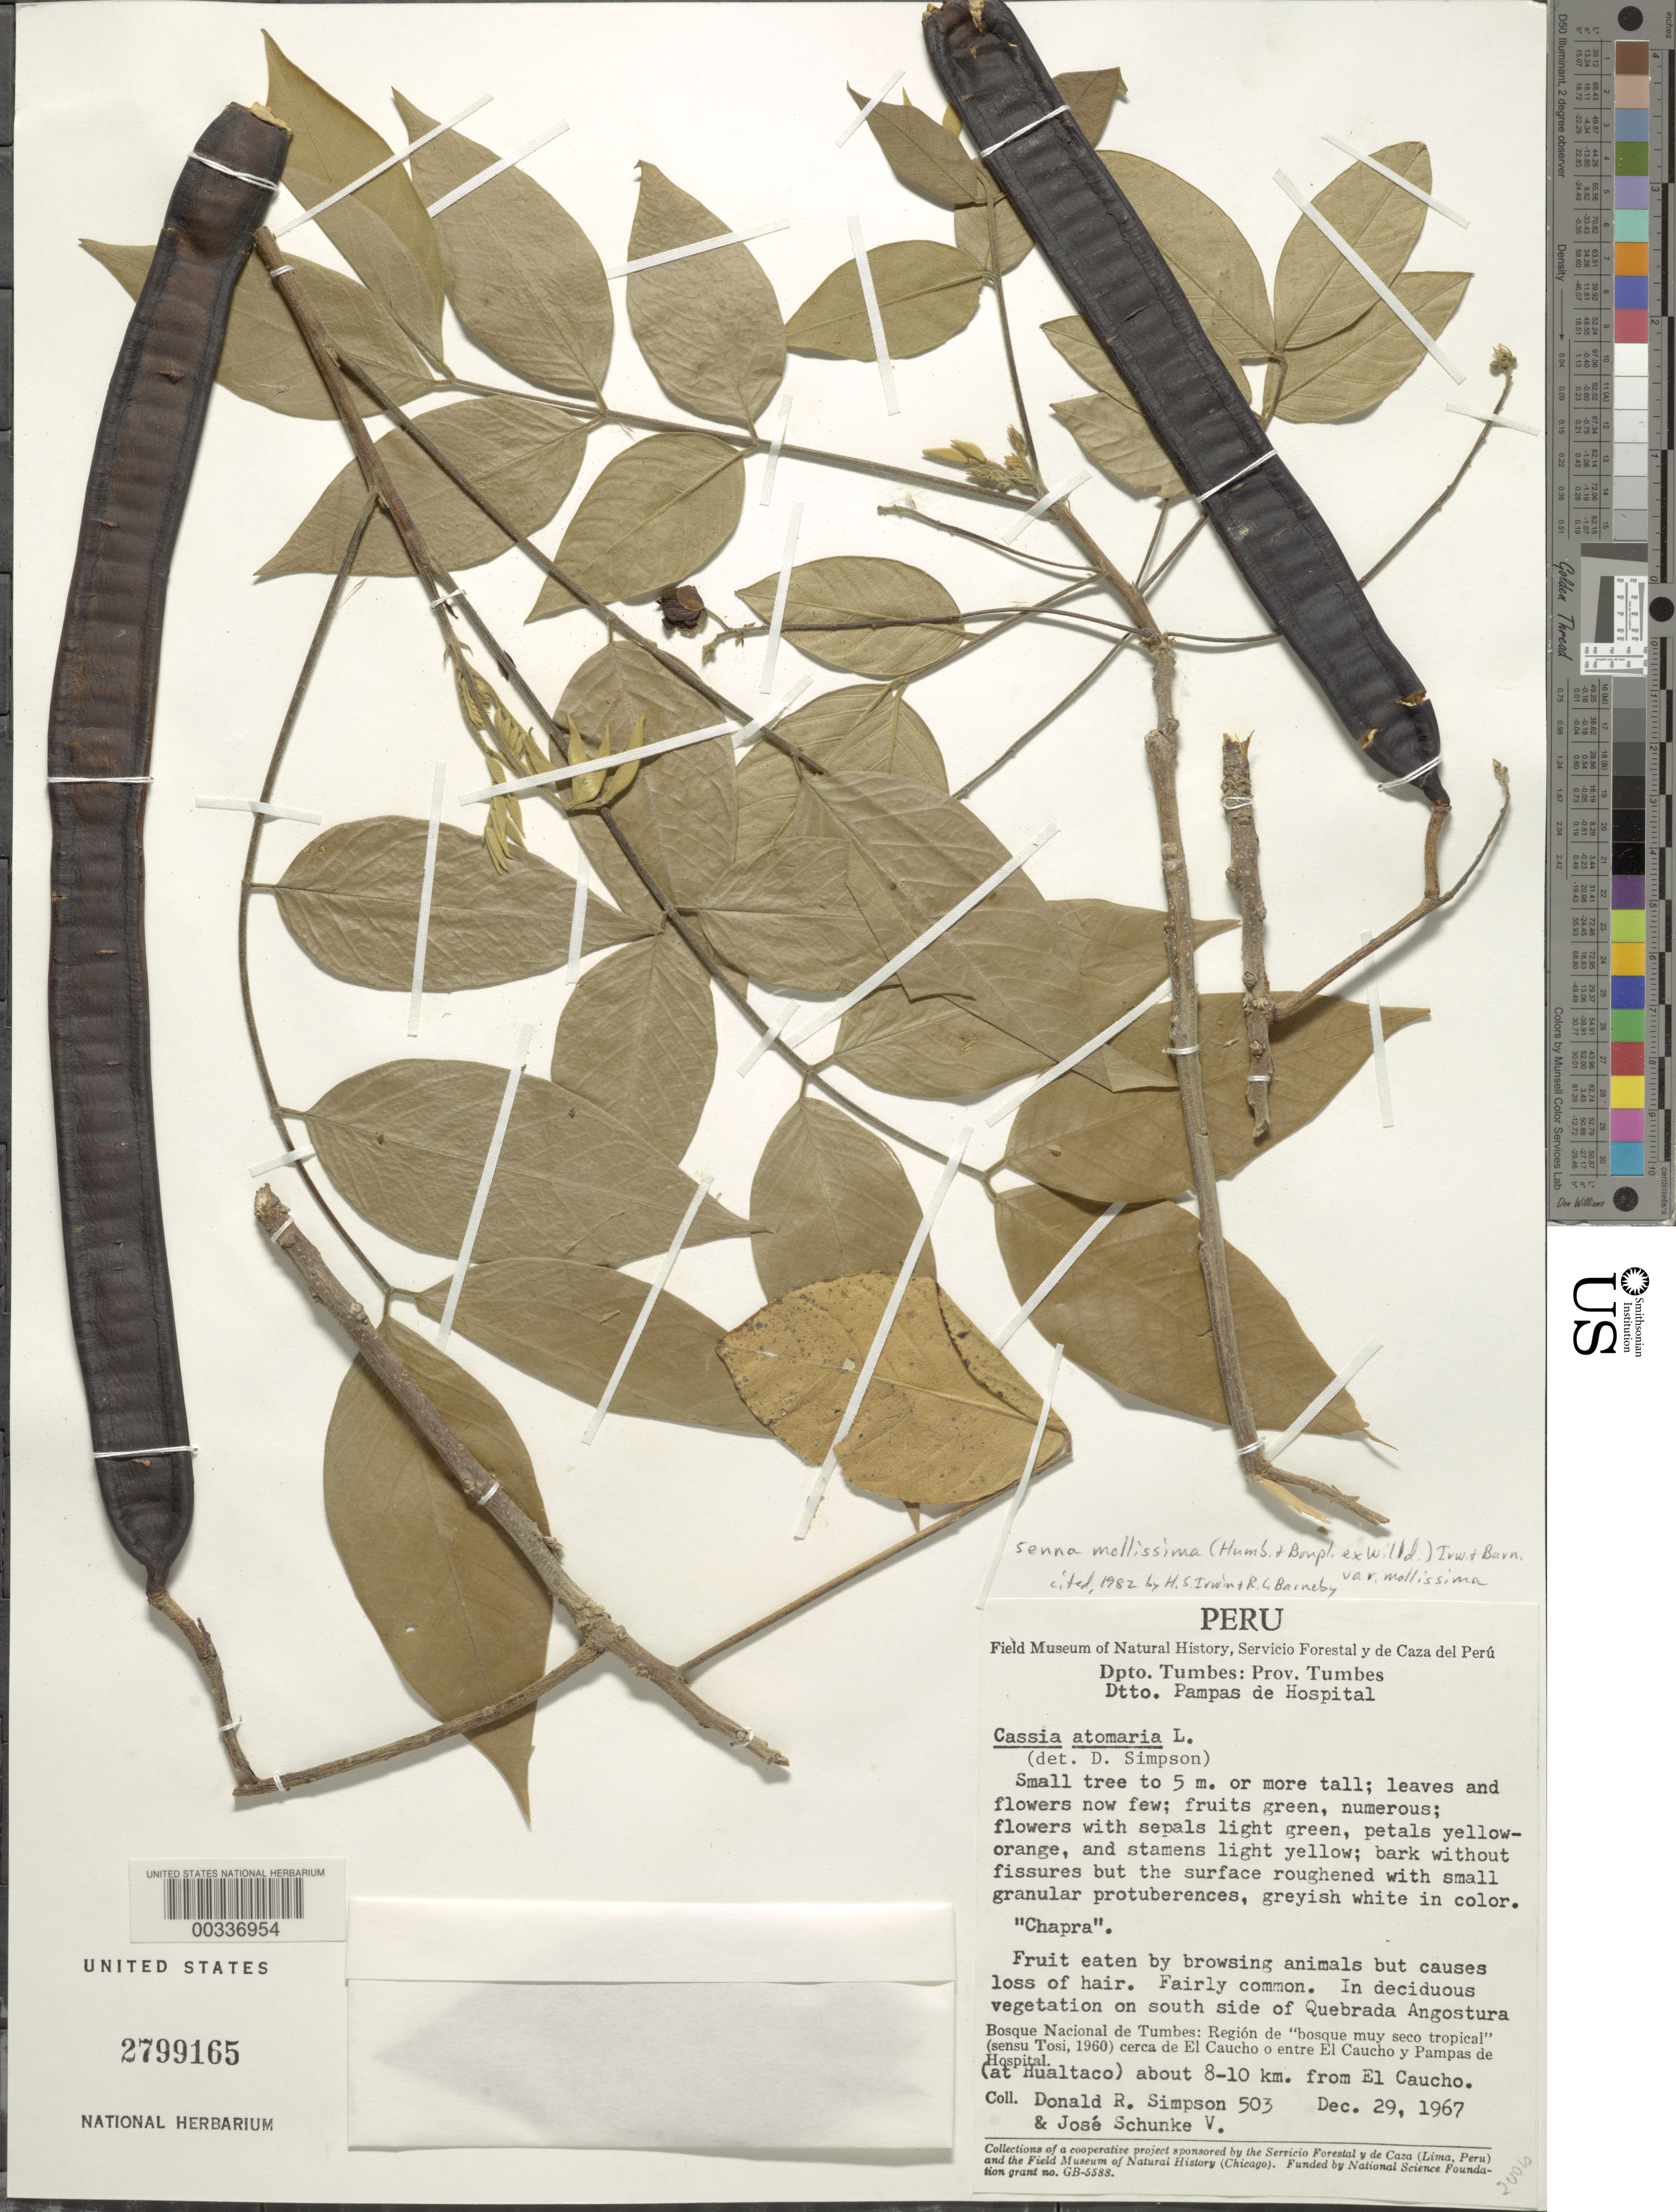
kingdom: Plantae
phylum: Tracheophyta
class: Magnoliopsida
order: Fabales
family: Fabaceae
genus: Senna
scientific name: Senna mollissima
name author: (Humb. & Bonpl. ex Willd.) H.S. Irwin & Barneby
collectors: D. R. Simpson & J. M. Schunke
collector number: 503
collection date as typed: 29 Dec 1967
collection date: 1967-12-29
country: Peru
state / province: Tumbes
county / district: Tumbes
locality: Pampas de hospital dtto.; s side of quebrada angostura; bosque nacional de tumbes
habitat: In deciduous vegetation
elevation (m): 200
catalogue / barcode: US 2799165